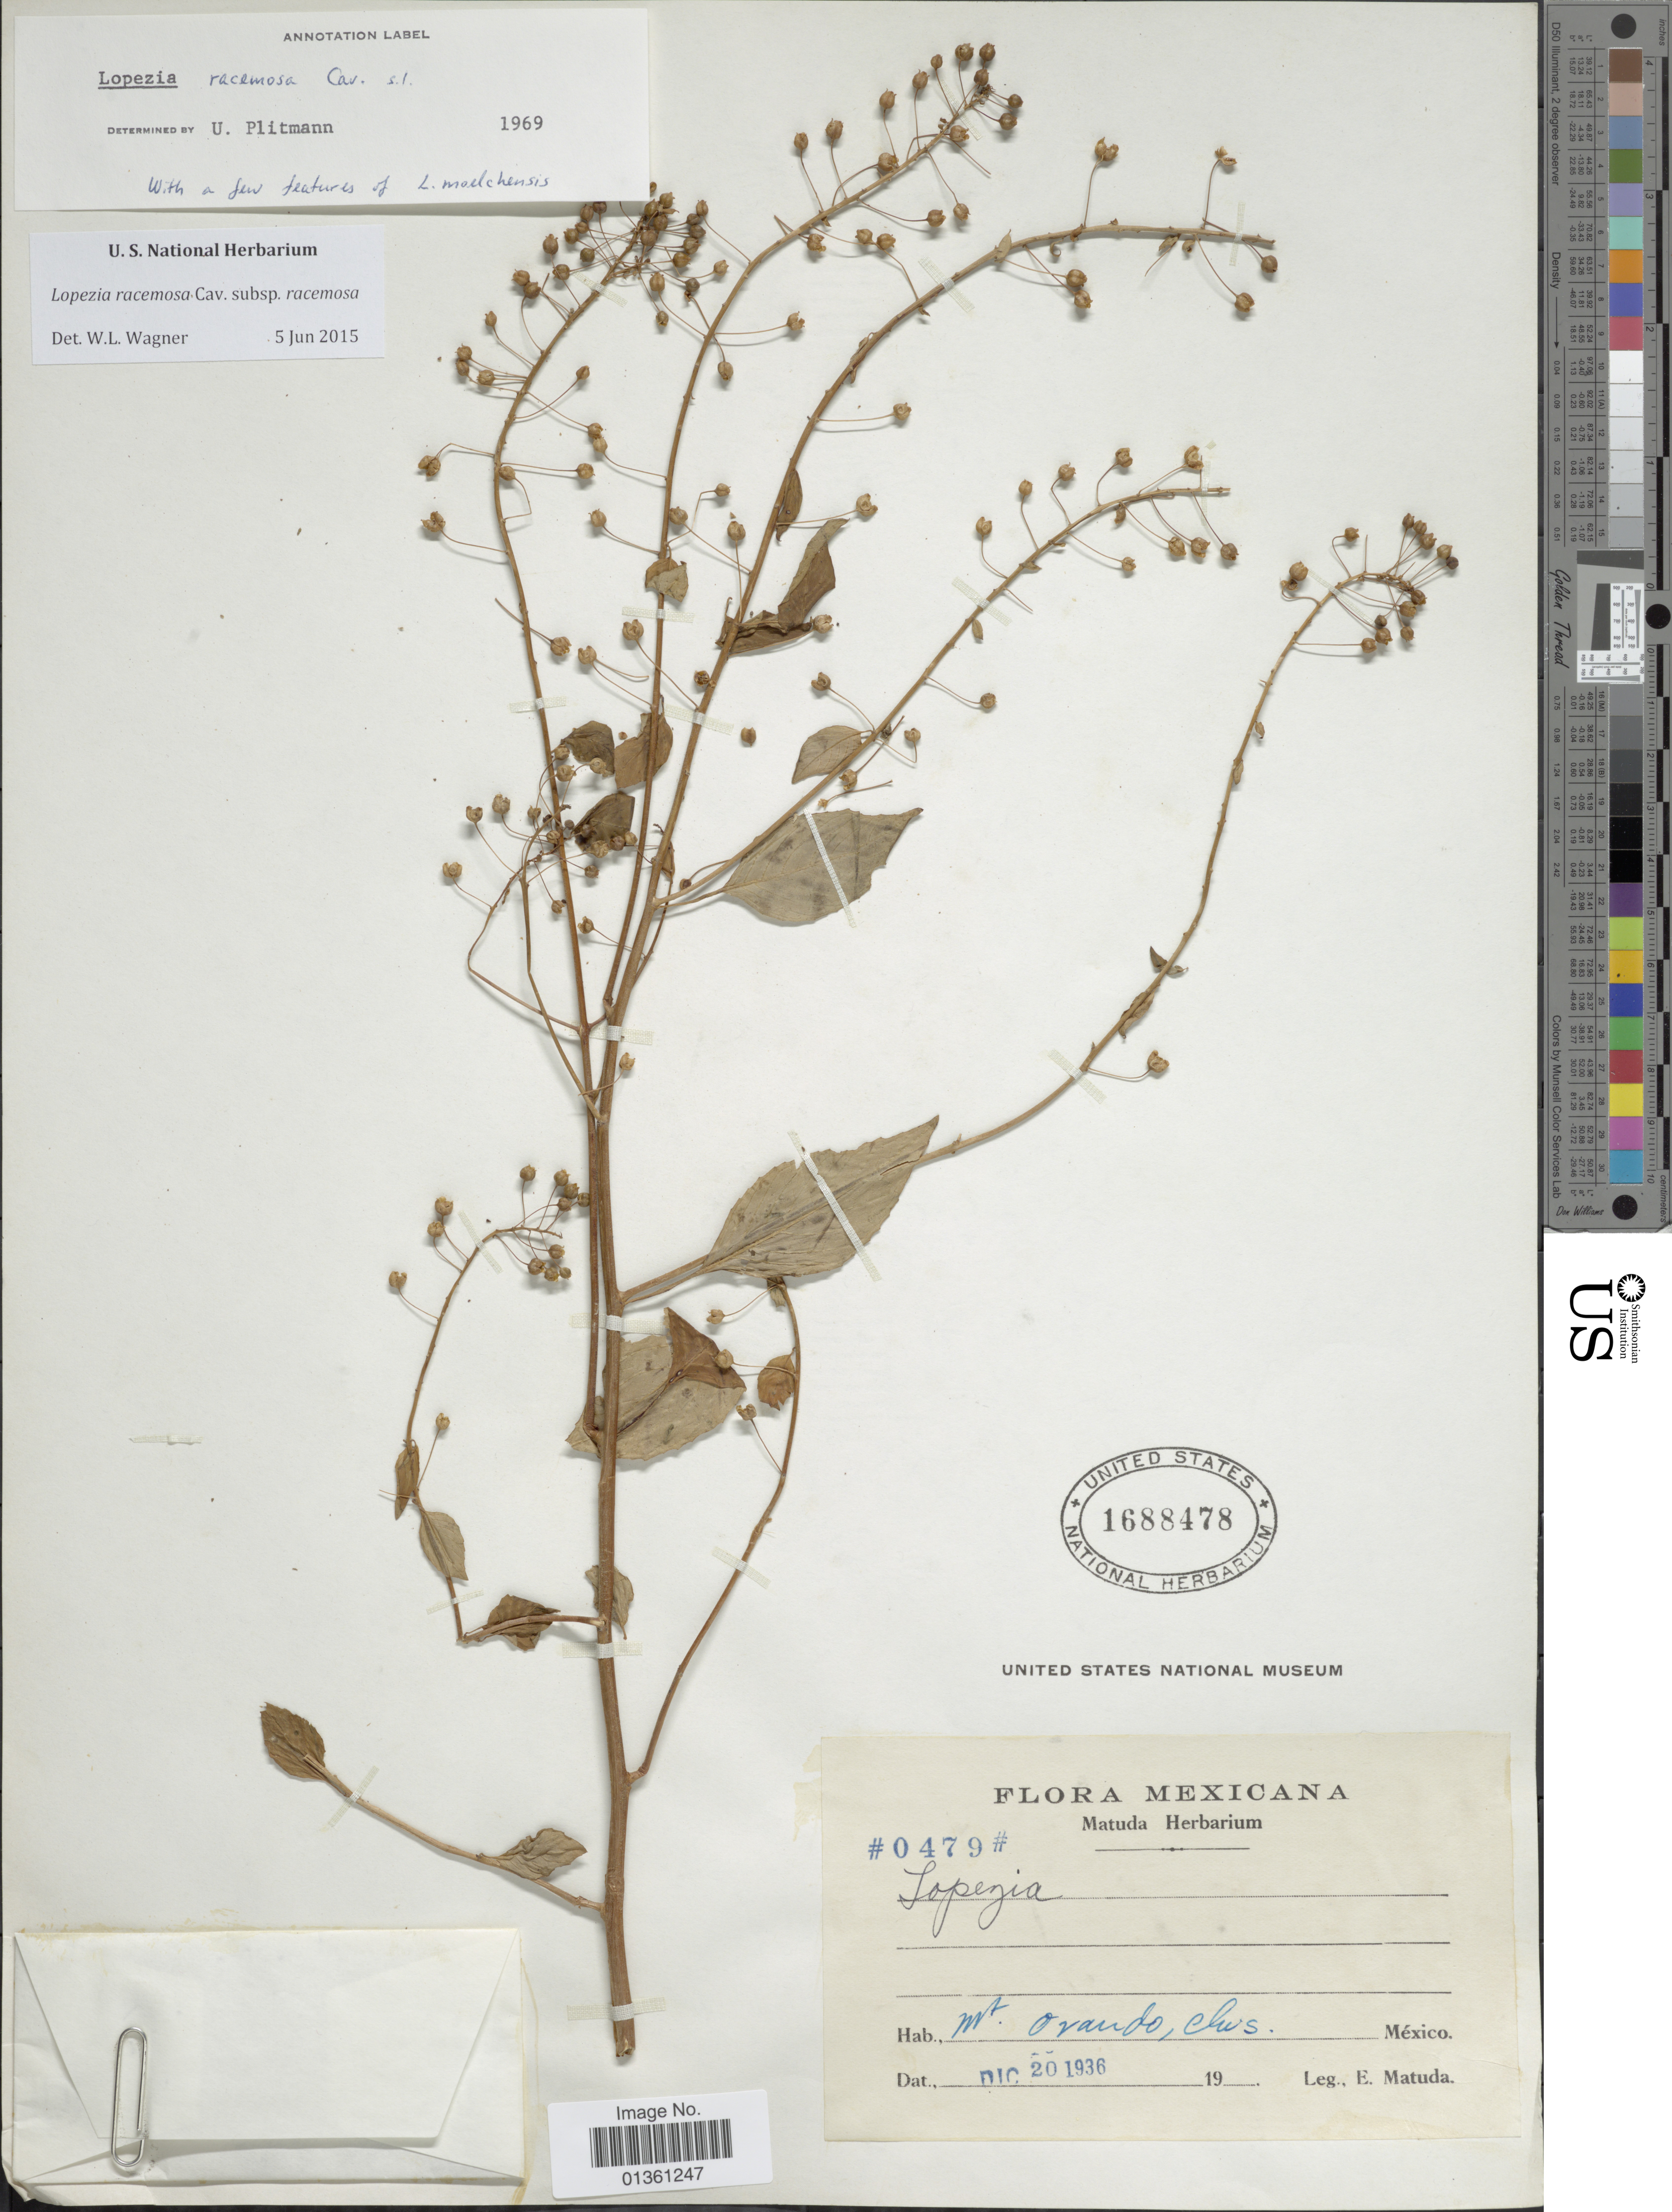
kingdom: Plantae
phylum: Tracheophyta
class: Magnoliopsida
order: Myrtales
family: Onagraceae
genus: Lopezia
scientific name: Lopezia racemosa subsp. racemosa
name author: Cav.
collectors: E. Matuda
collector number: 0479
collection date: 1936-12-20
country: Mexico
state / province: Chiapas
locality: Mt. Orando, Chis.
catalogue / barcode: US 1688478